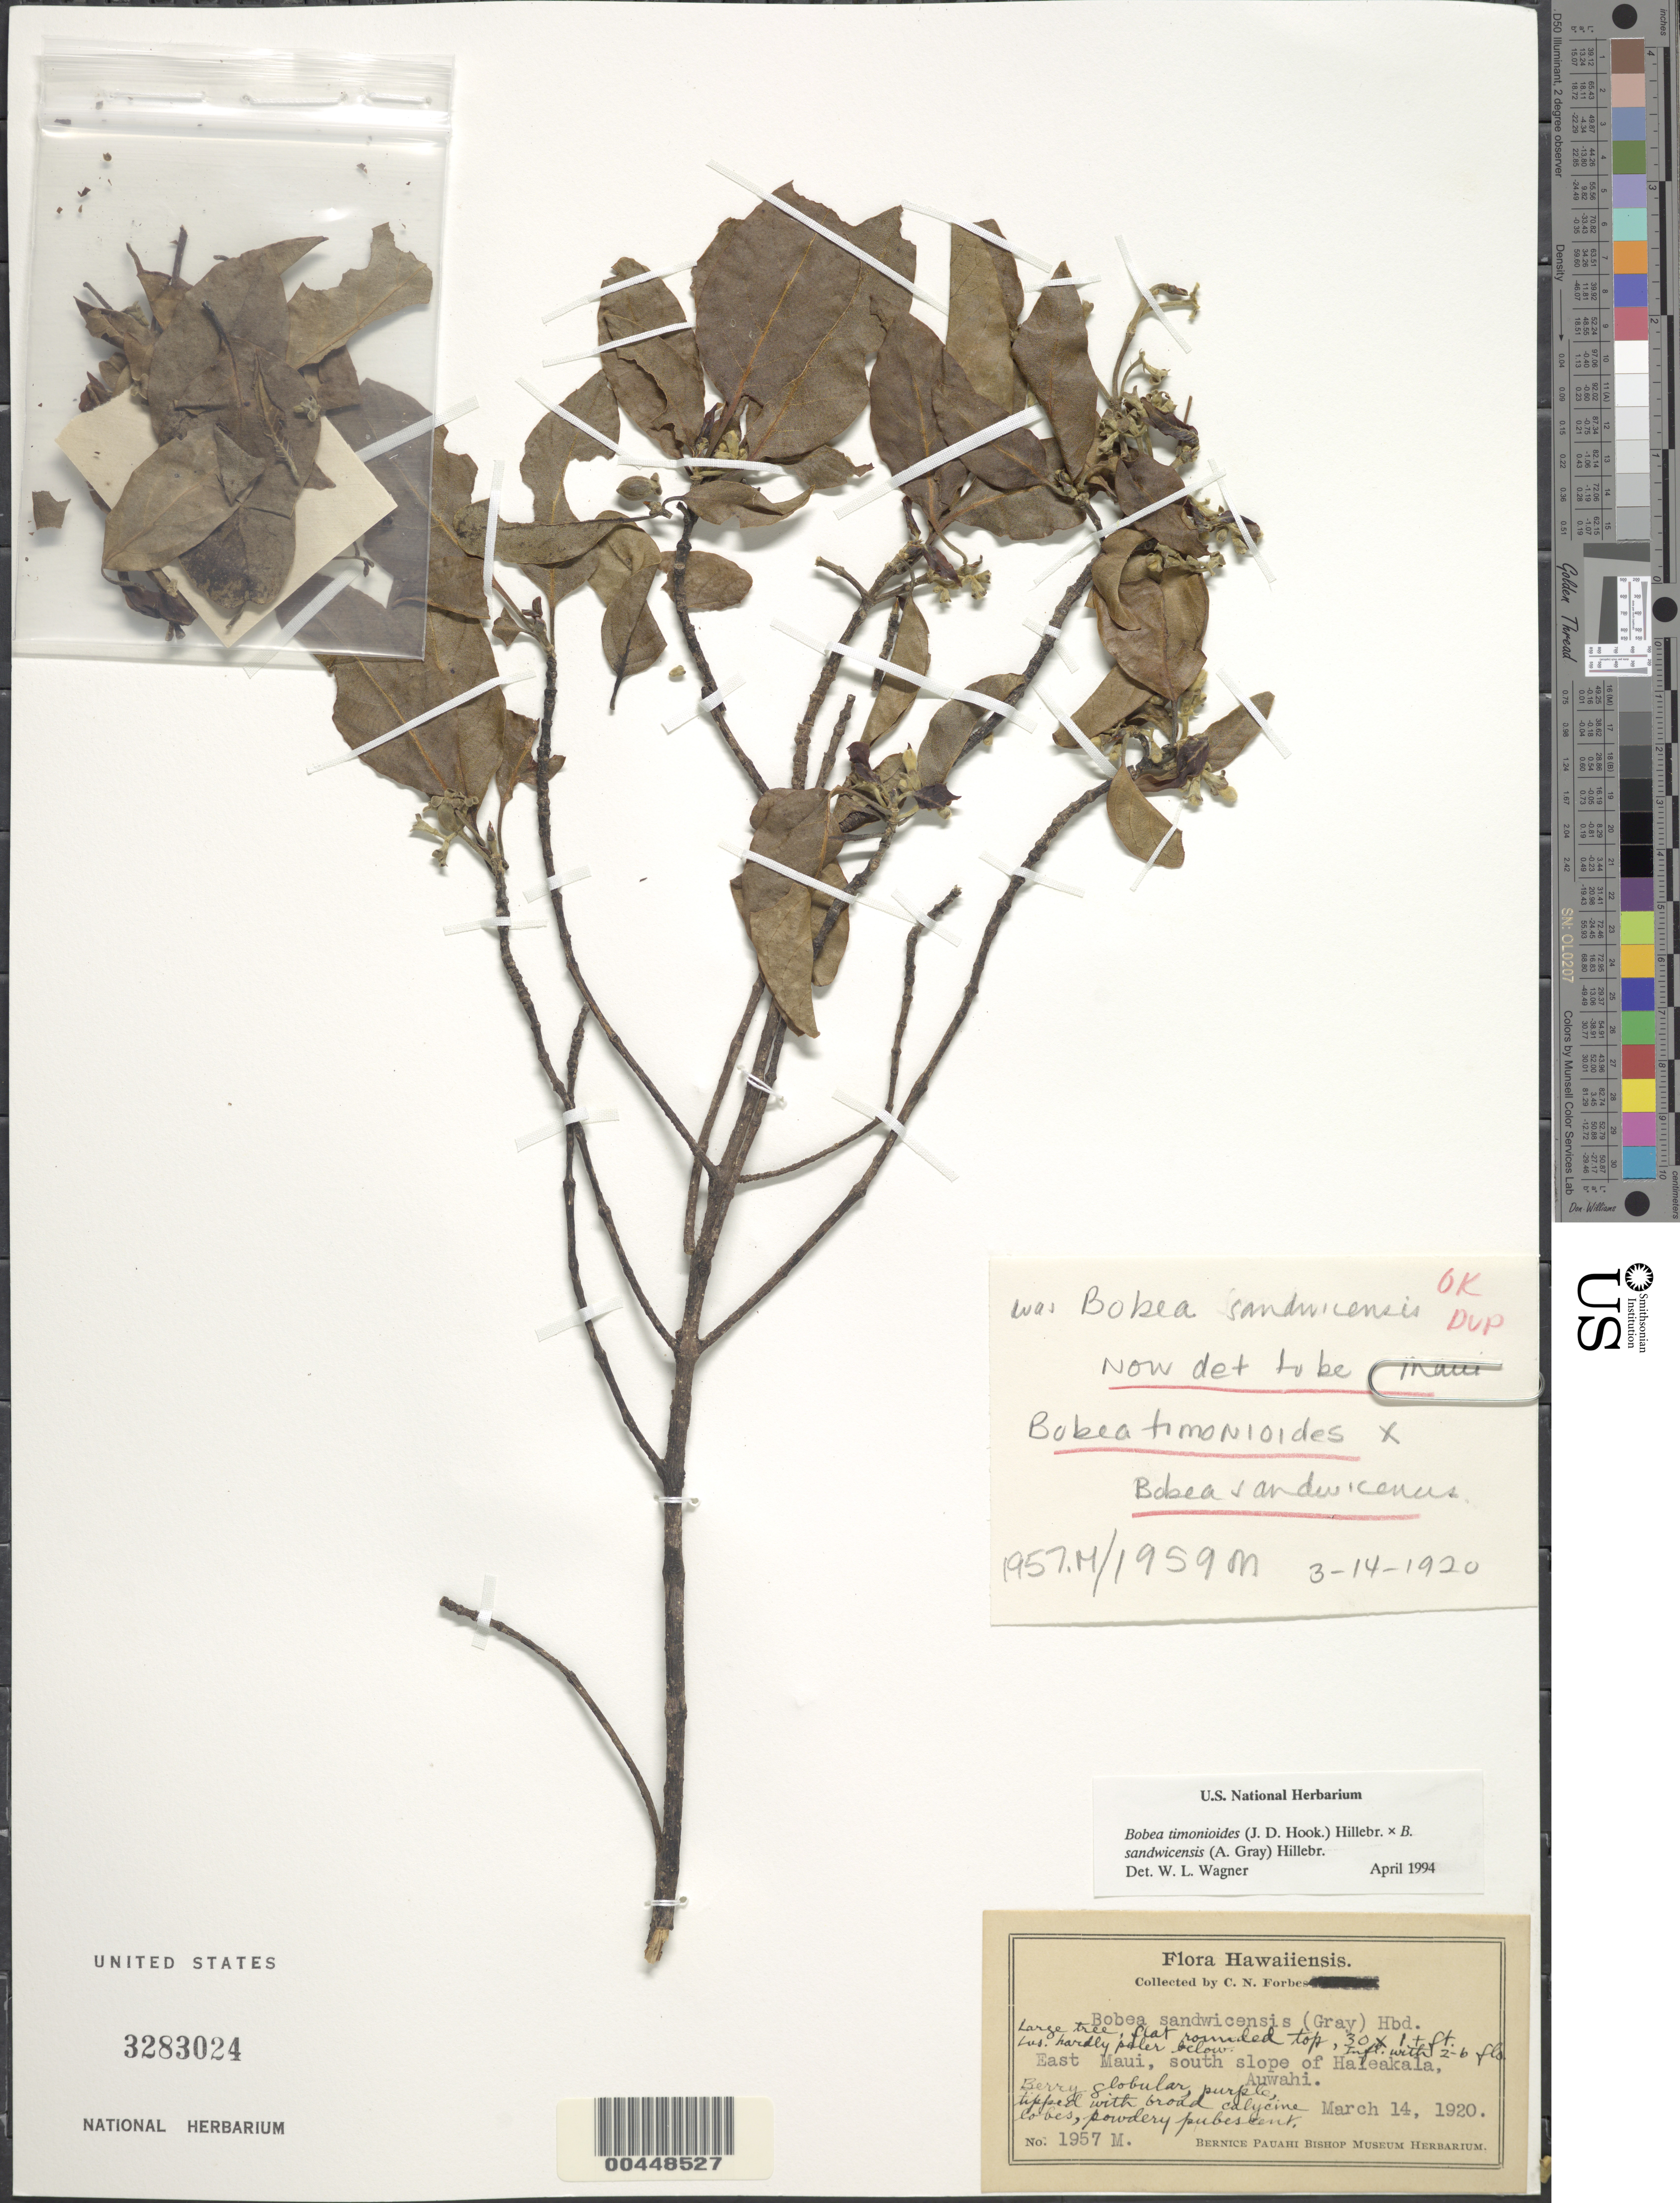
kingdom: Plantae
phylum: Tracheophyta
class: Magnoliopsida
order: Gentianales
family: Rubiaceae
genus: Bobea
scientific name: Bobea timonioides x B. sandwicensis (A. Gray) Hillebr.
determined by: Wagner, W. L., (BOT), Smithsonian Institution - National Museum of Natural History (UNITED STATES)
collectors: C. N. Forbes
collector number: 1957.M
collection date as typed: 14 Mar 1920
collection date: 1920-03-14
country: United States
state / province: Hawaii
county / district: Maui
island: Maui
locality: East Maui, S slope of Haleakala, Auwahi.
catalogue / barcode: US 3283024